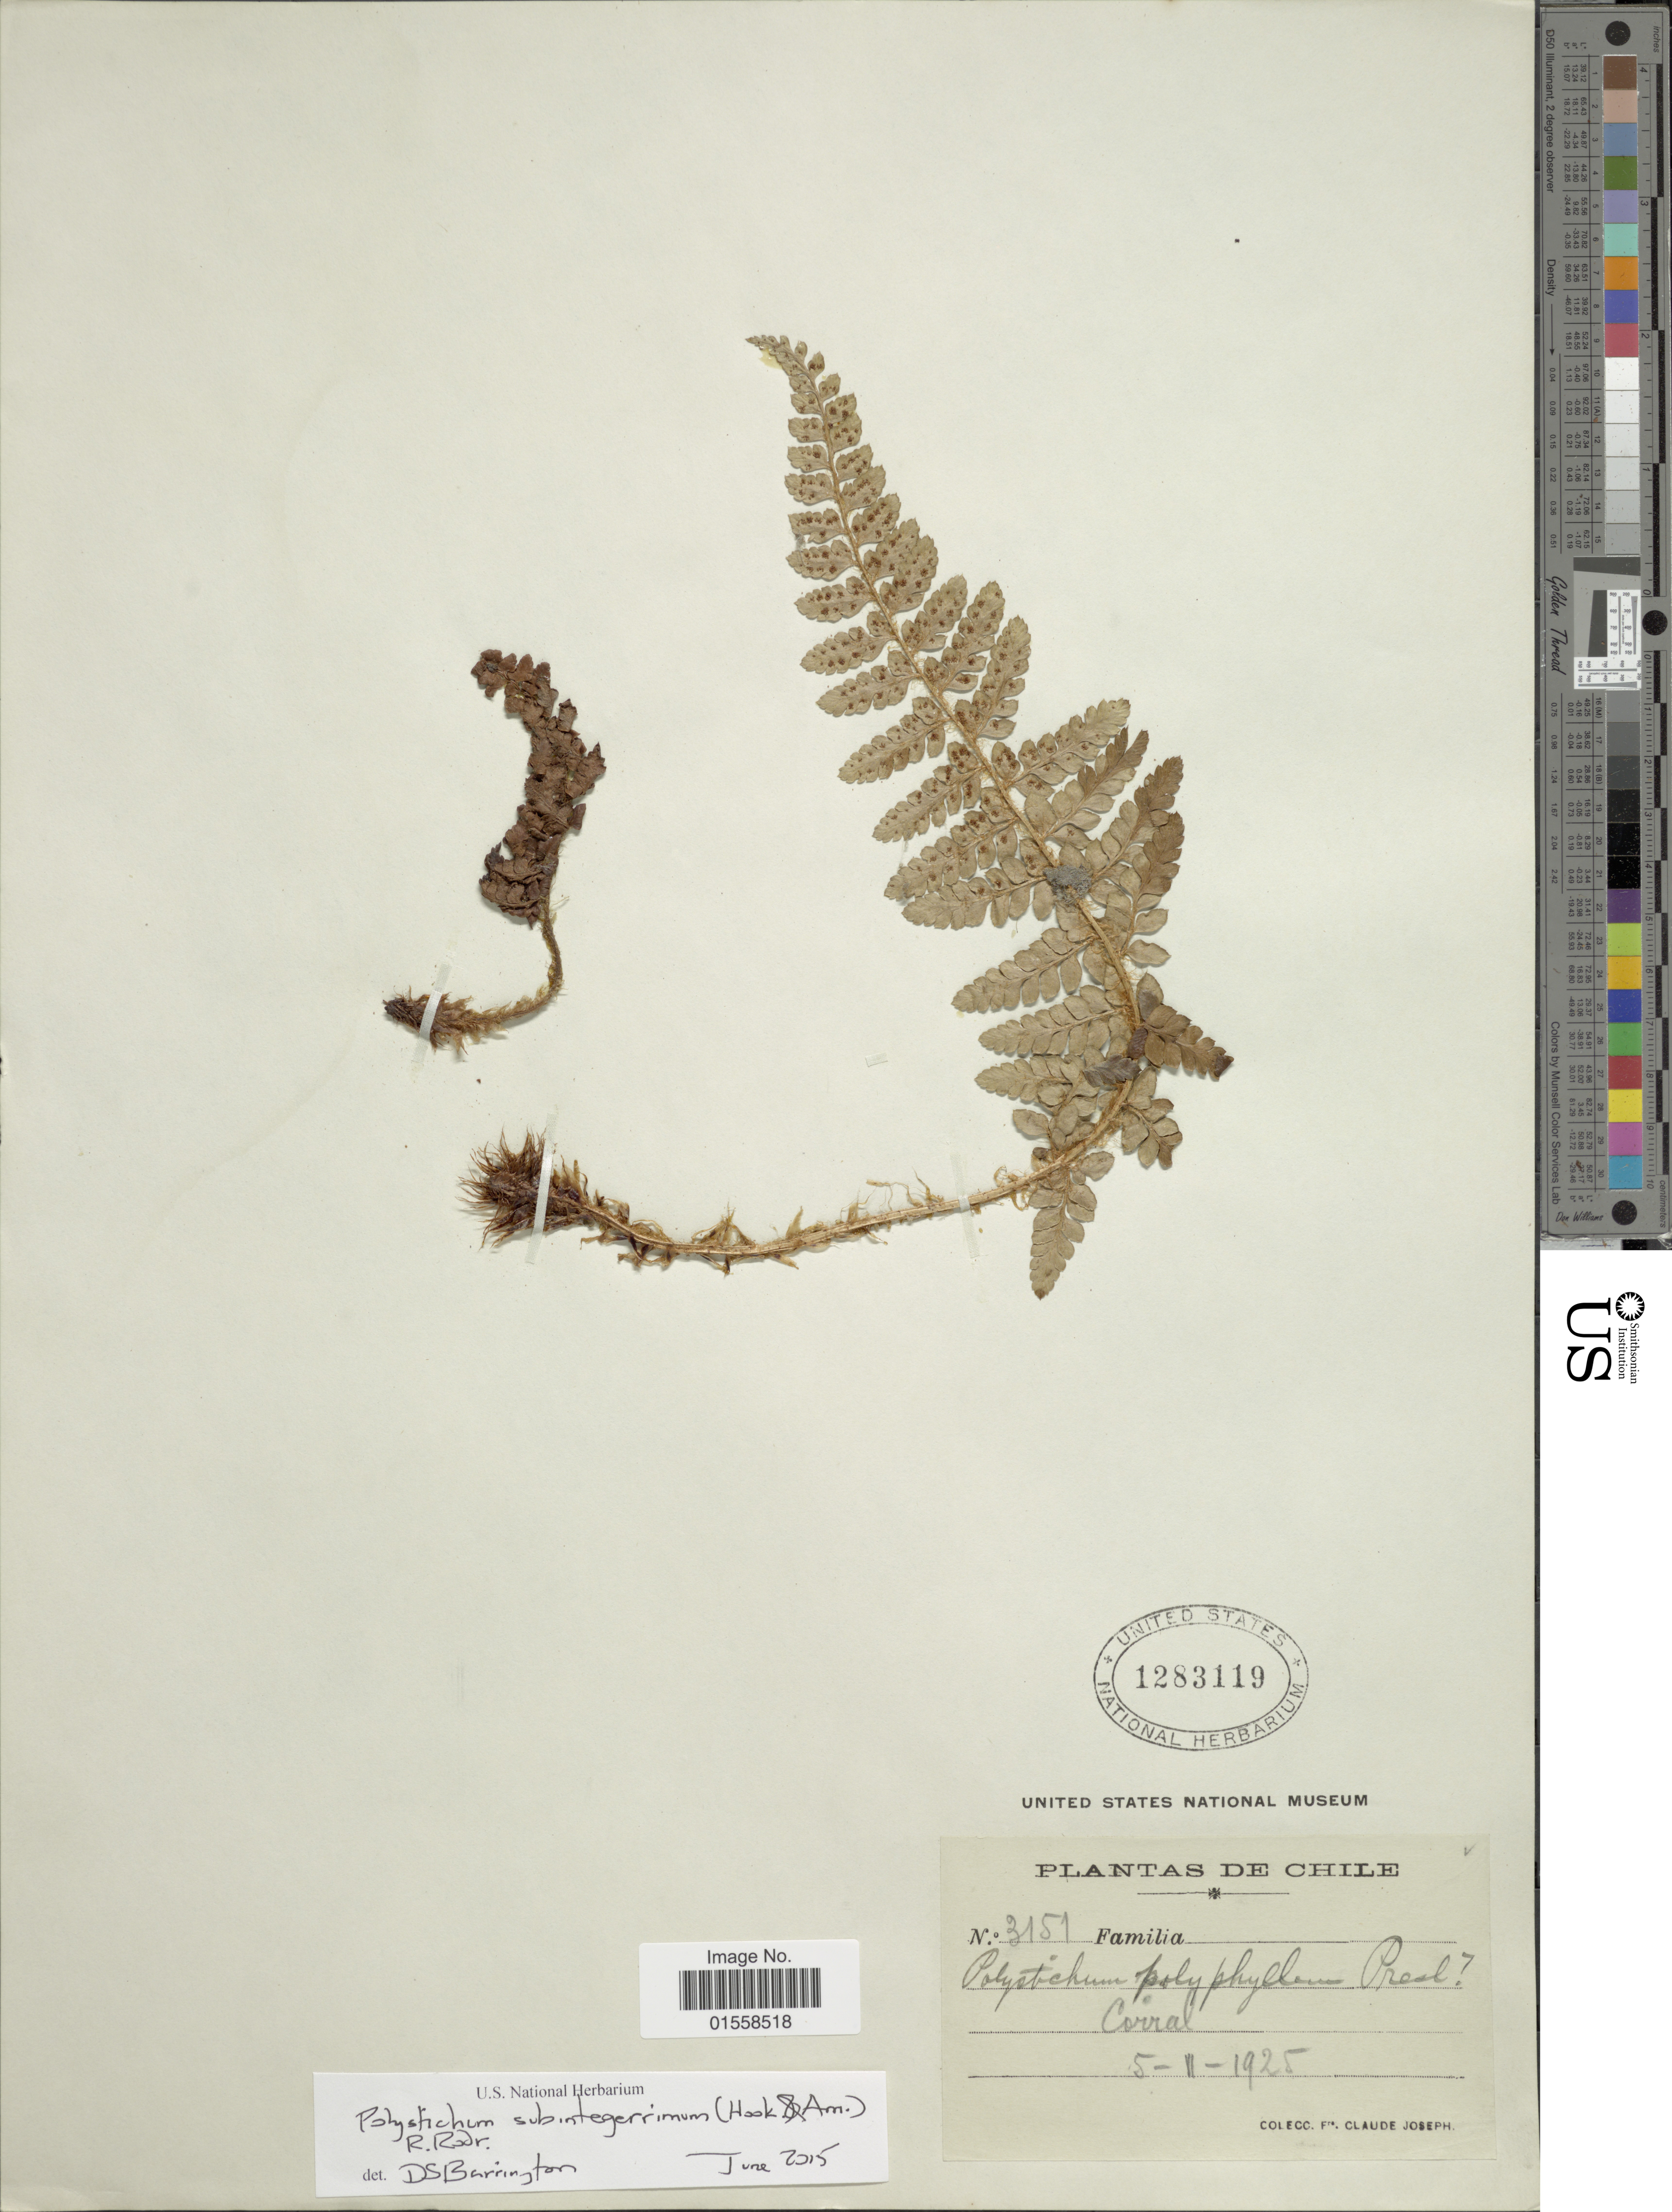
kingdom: Plantae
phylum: Tracheophyta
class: Polypodiopsida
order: Polypodiales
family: Dryopteridaceae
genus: Polystichum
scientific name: Polystichum subintegerrimum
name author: (Hook. & Arn.) R.A. Rodr.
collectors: Bro. Claude-Joseph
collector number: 3151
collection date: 1925-06-05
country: Chile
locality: Corral.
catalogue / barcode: US 1283119